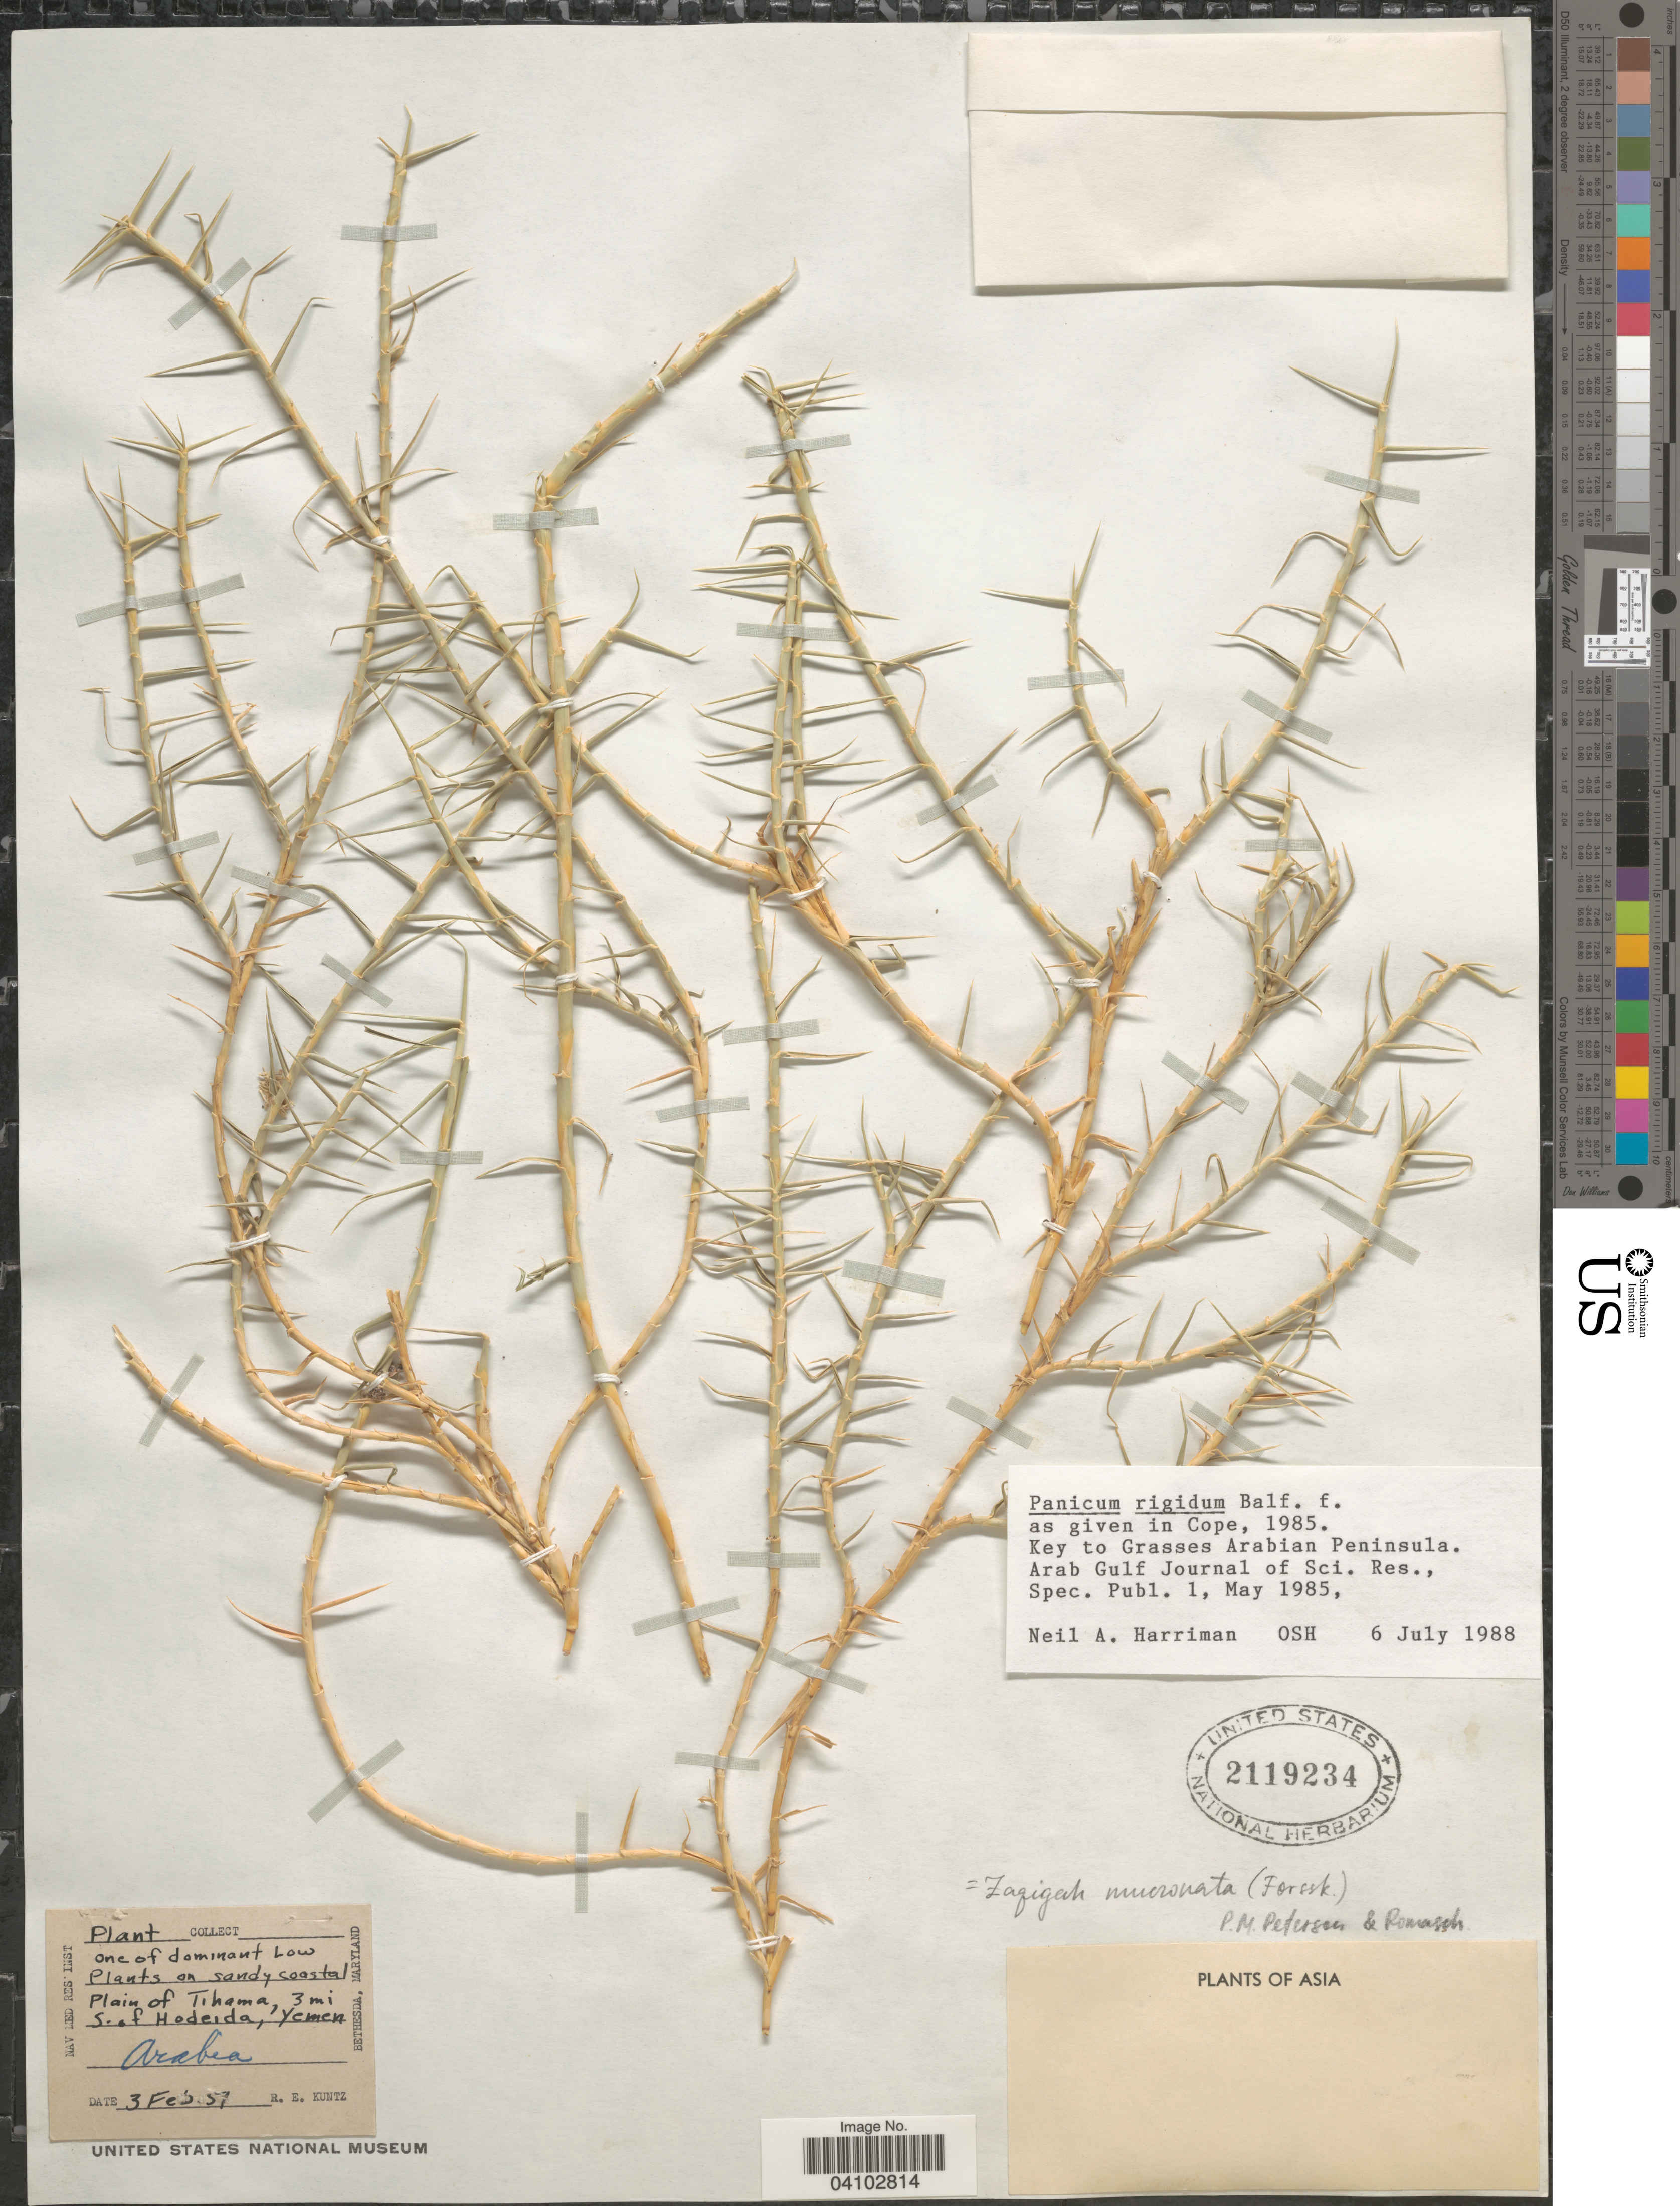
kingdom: Plantae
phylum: Tracheophyta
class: Liliopsida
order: Poales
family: Poaceae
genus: Zaqiqah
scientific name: Zaqiqah mucronata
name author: (P.M. Peterson & Romasch.) Forssk.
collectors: R. E. Kuntz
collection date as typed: Transcribed d/m/y: 3/2/57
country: Yemen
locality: Plain of Tihama, 3 mi S. of Hodeida.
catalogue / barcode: US 2119234